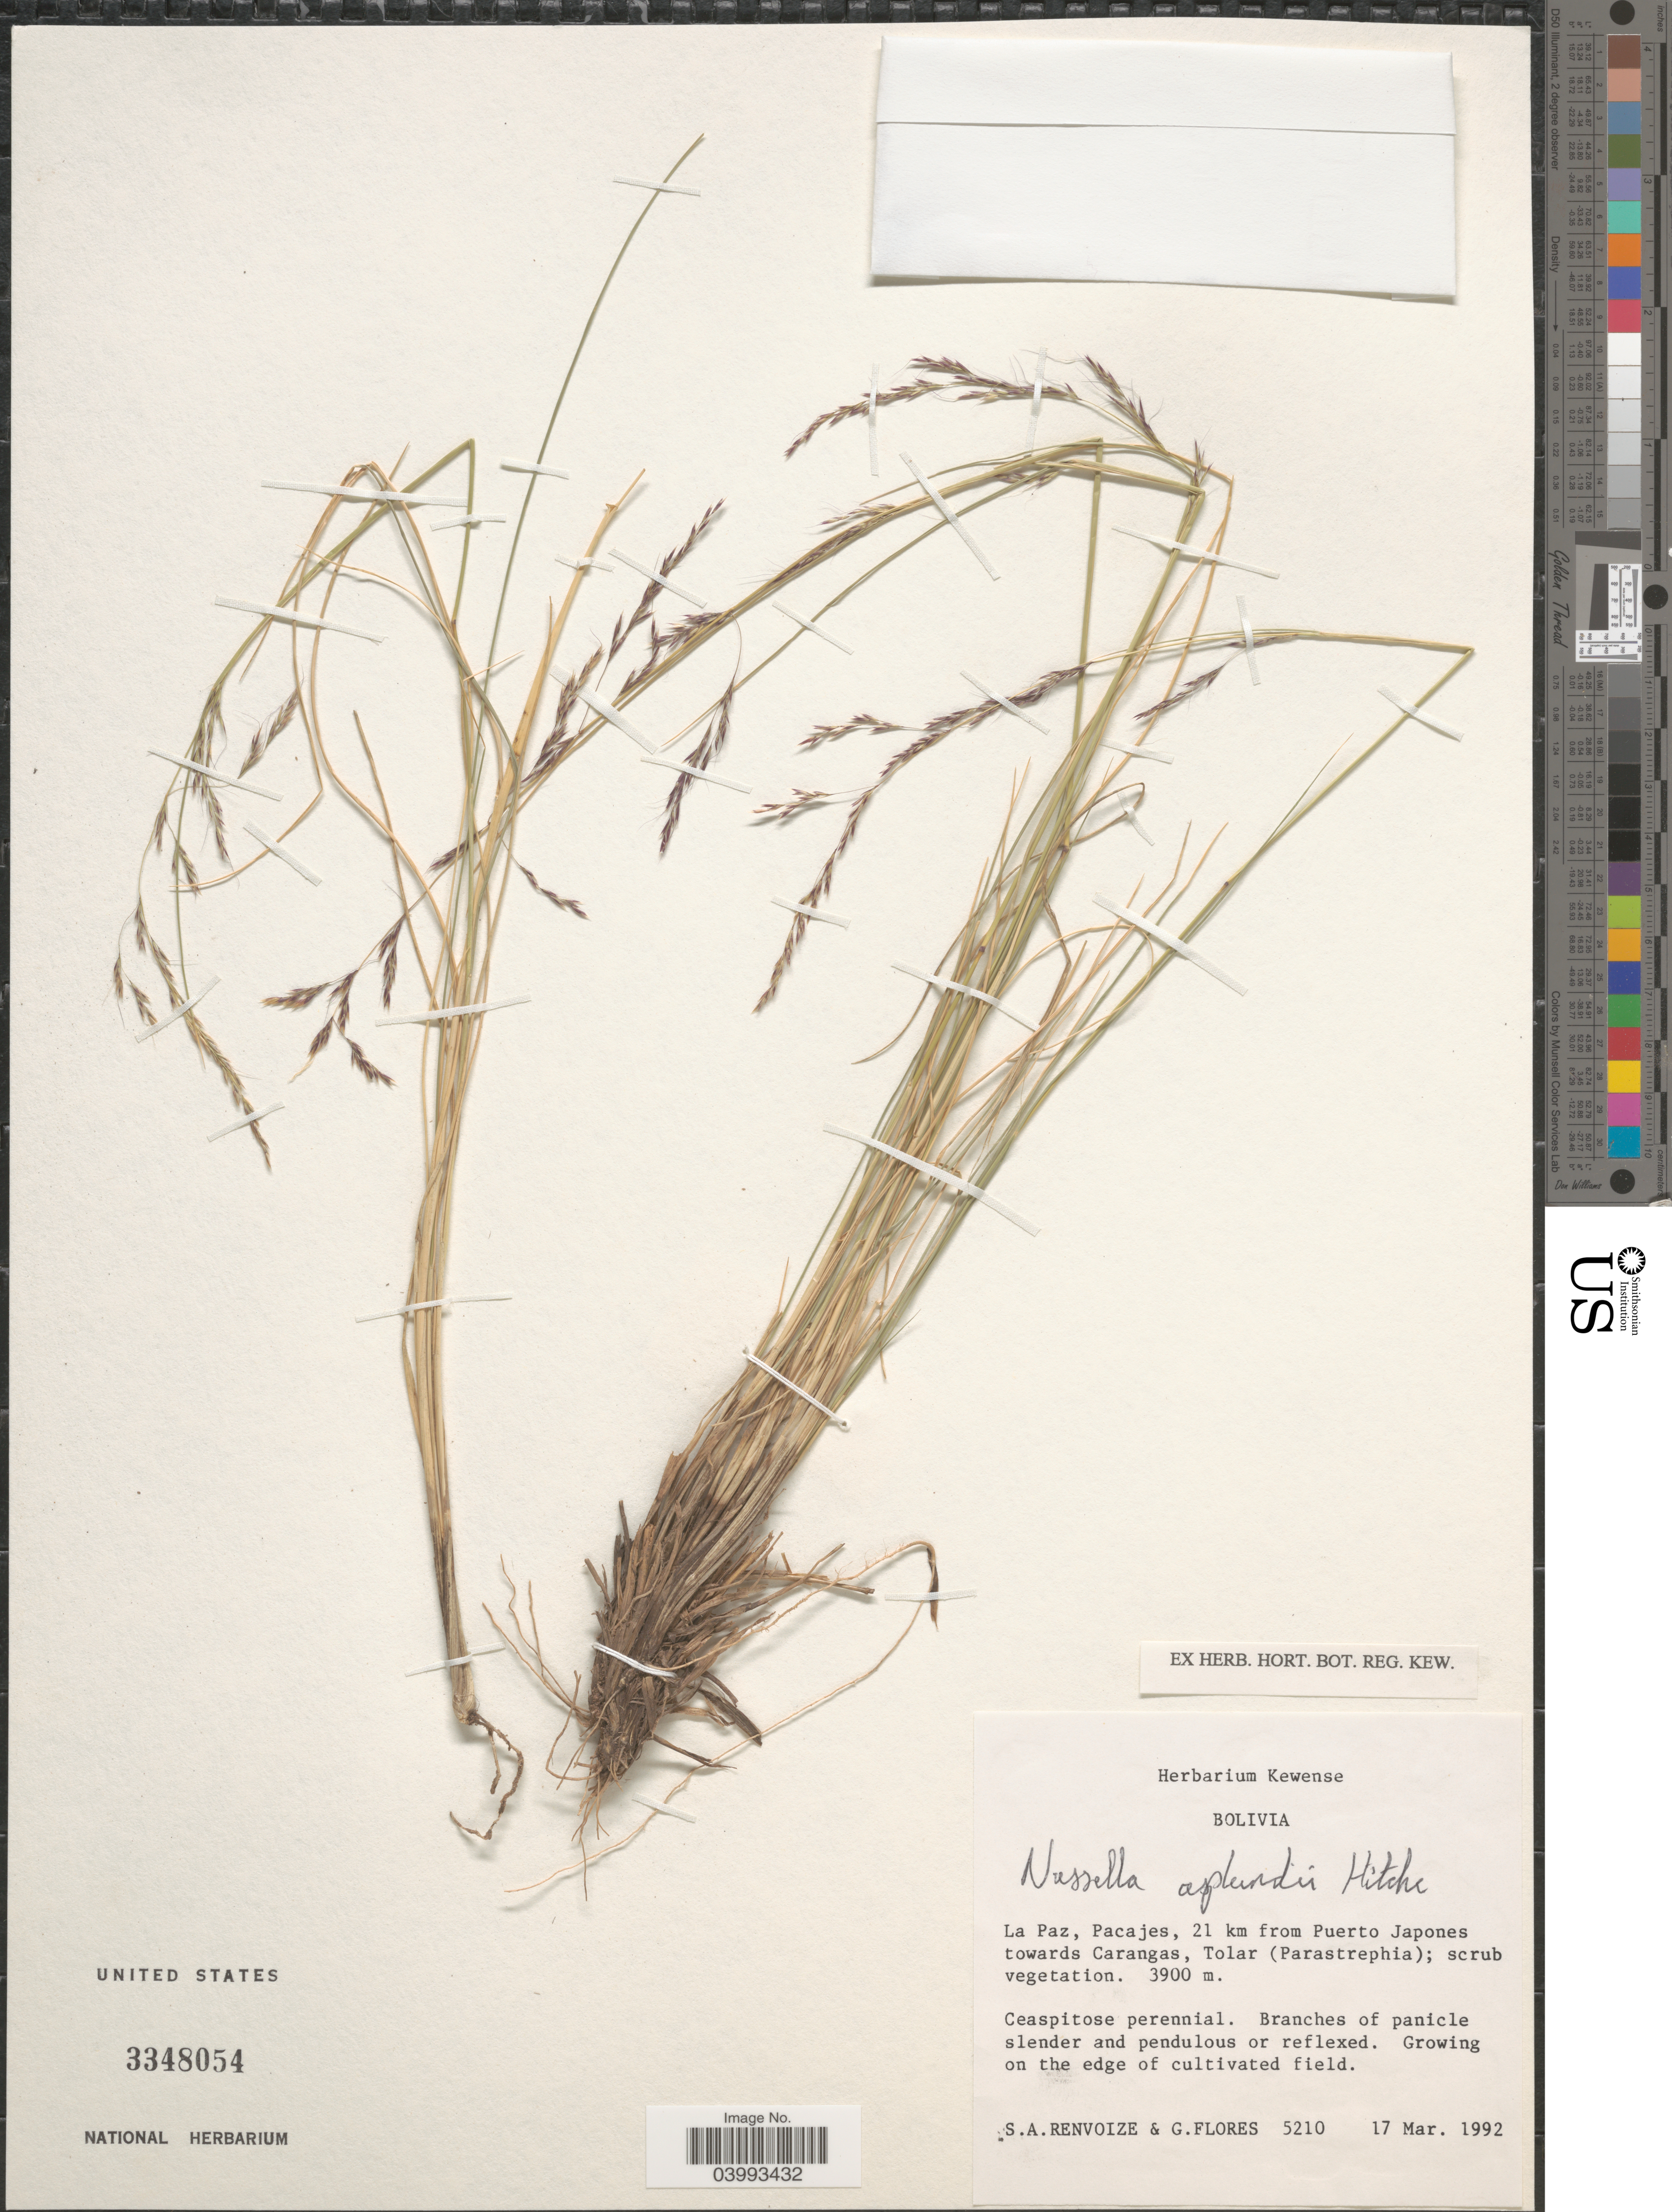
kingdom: Plantae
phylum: Tracheophyta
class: Liliopsida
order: Poales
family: Poaceae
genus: Nassella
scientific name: Nassella asplundii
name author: Hitchc.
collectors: S. A. Renvoize & G. Flores F.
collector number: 5210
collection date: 1992-03-17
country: Bolivia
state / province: La Paz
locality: Pacajes, 21 km from Puerto Japones towards Carangas, Tolar (Parastrephia).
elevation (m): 3900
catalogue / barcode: US 3348054